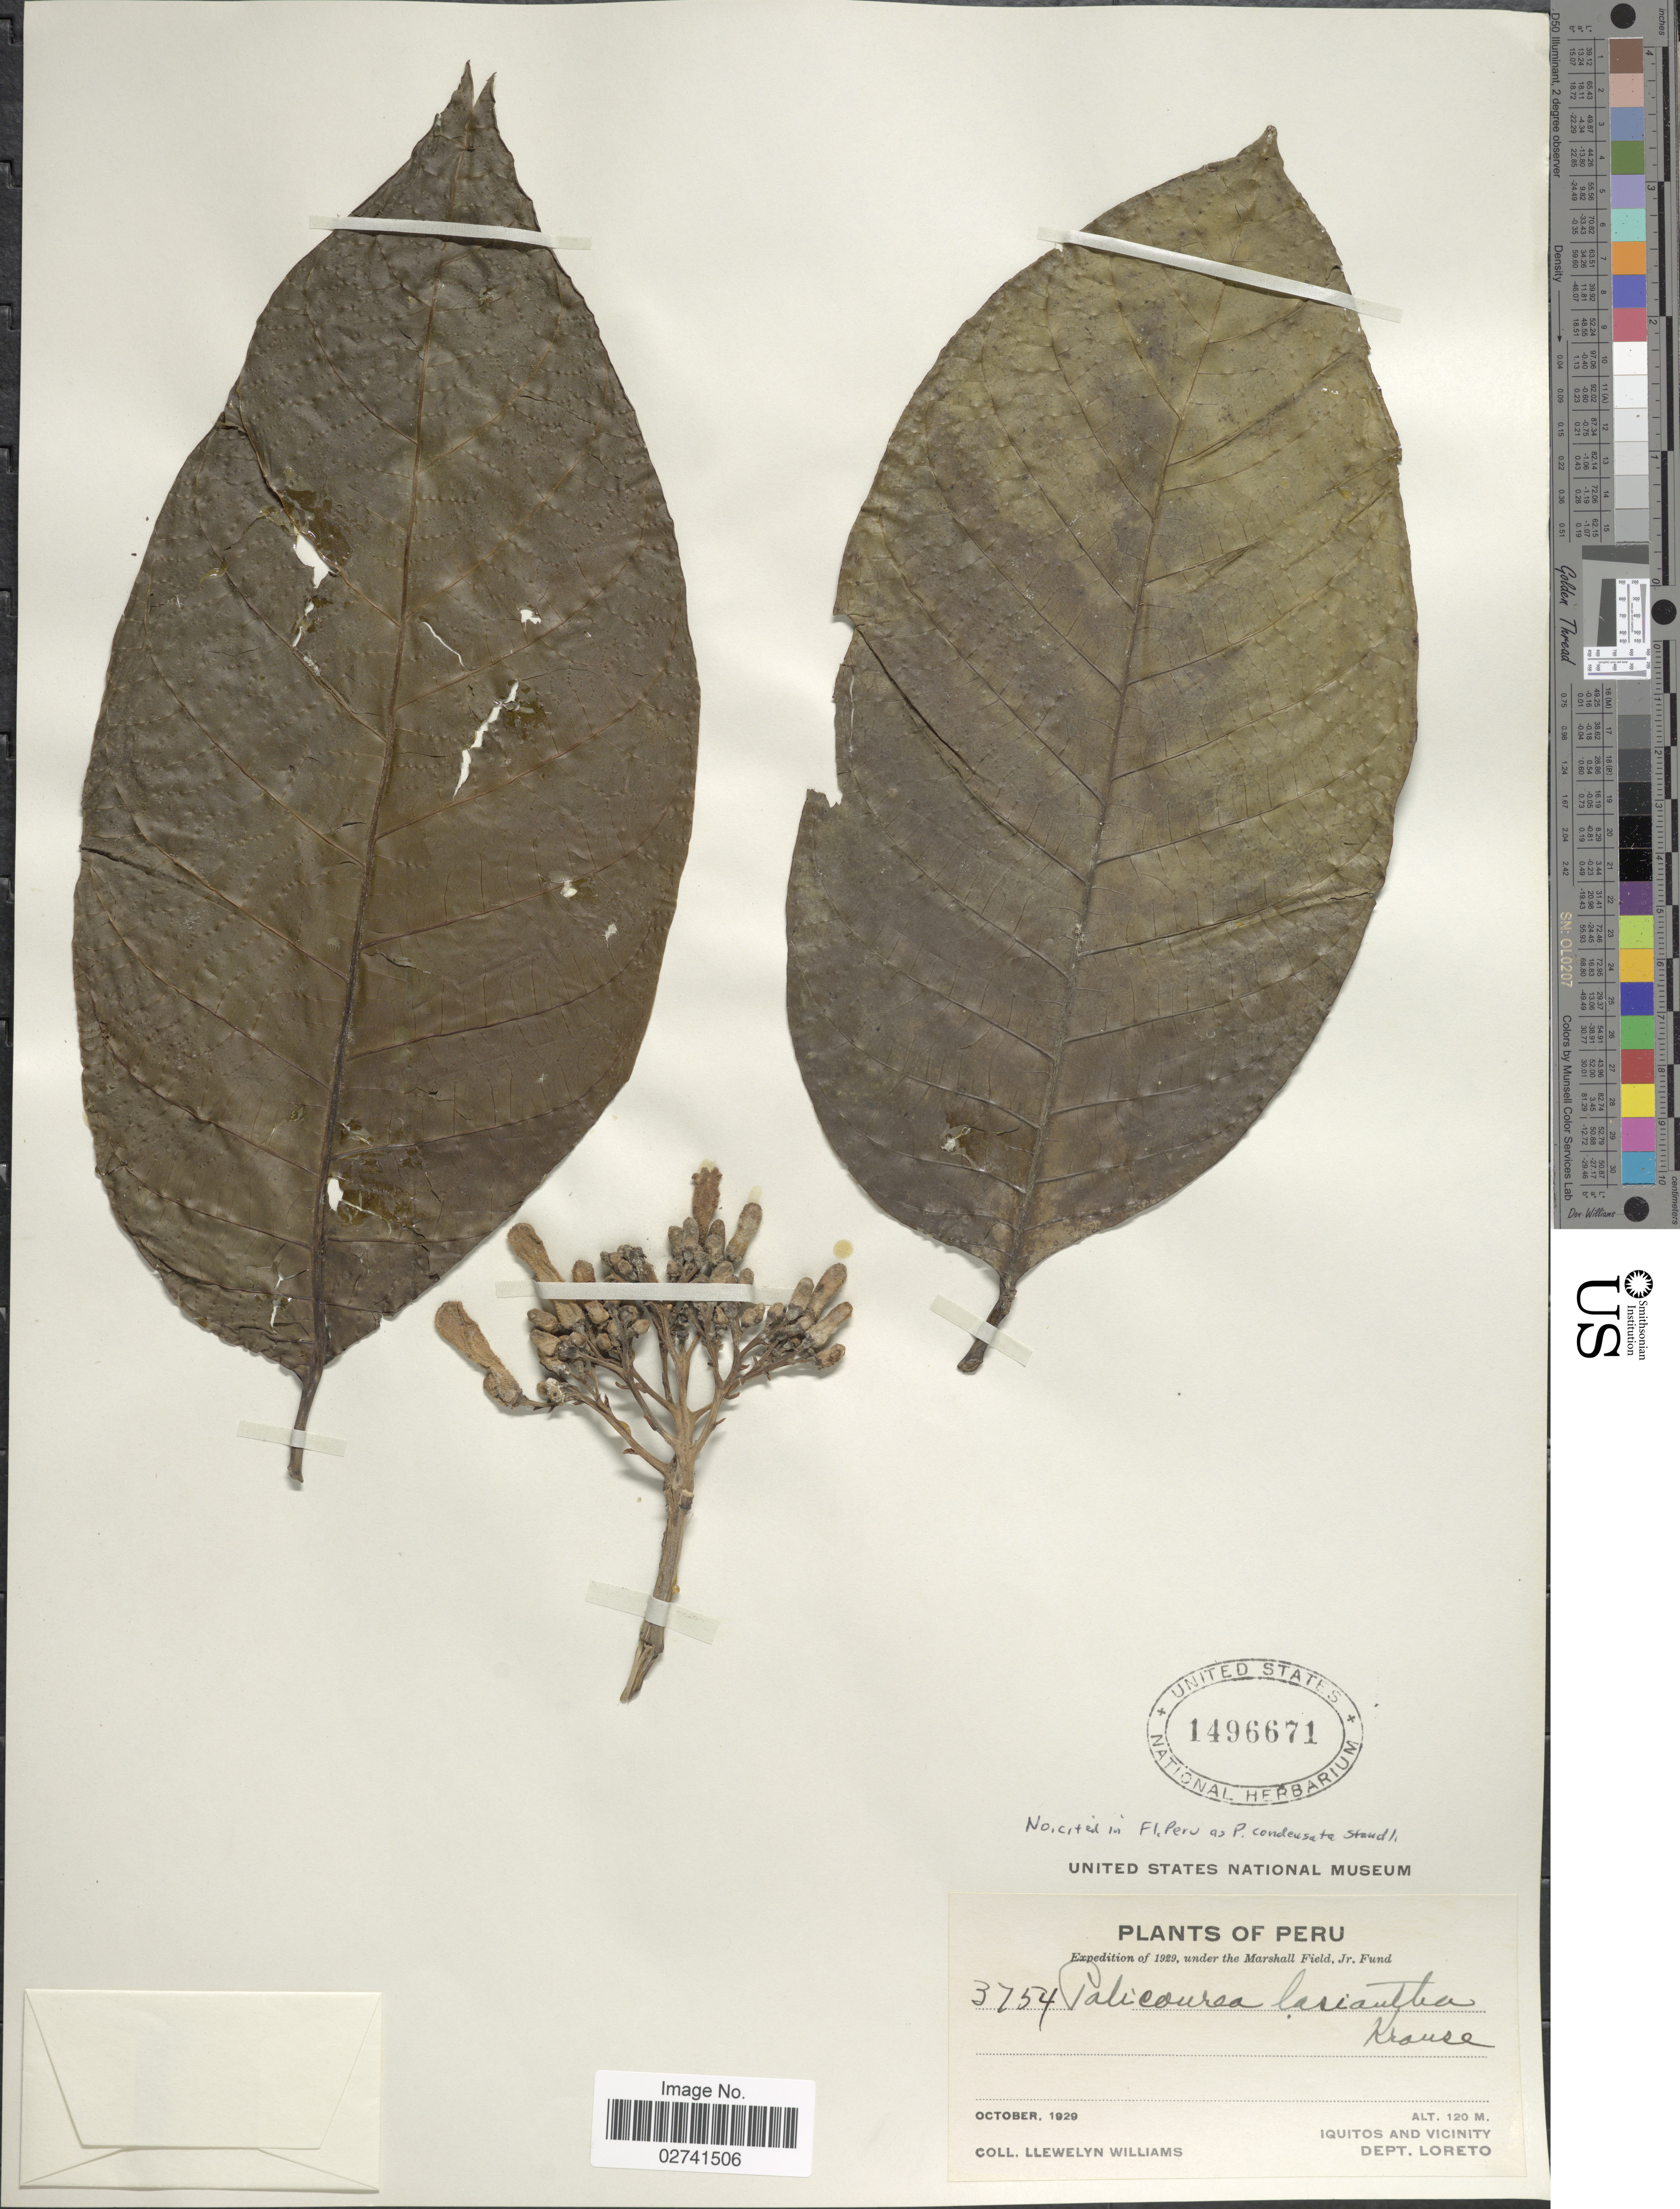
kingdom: Plantae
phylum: Tracheophyta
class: Magnoliopsida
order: Gentianales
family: Rubiaceae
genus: Palicourea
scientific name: Palicourea lasiantha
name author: Krause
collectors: Ll. Williams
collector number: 3754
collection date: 1929-10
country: Peru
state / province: Loreto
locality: Iquitos and Vicinity, Dept. Loreto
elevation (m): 120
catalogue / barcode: US 1496671